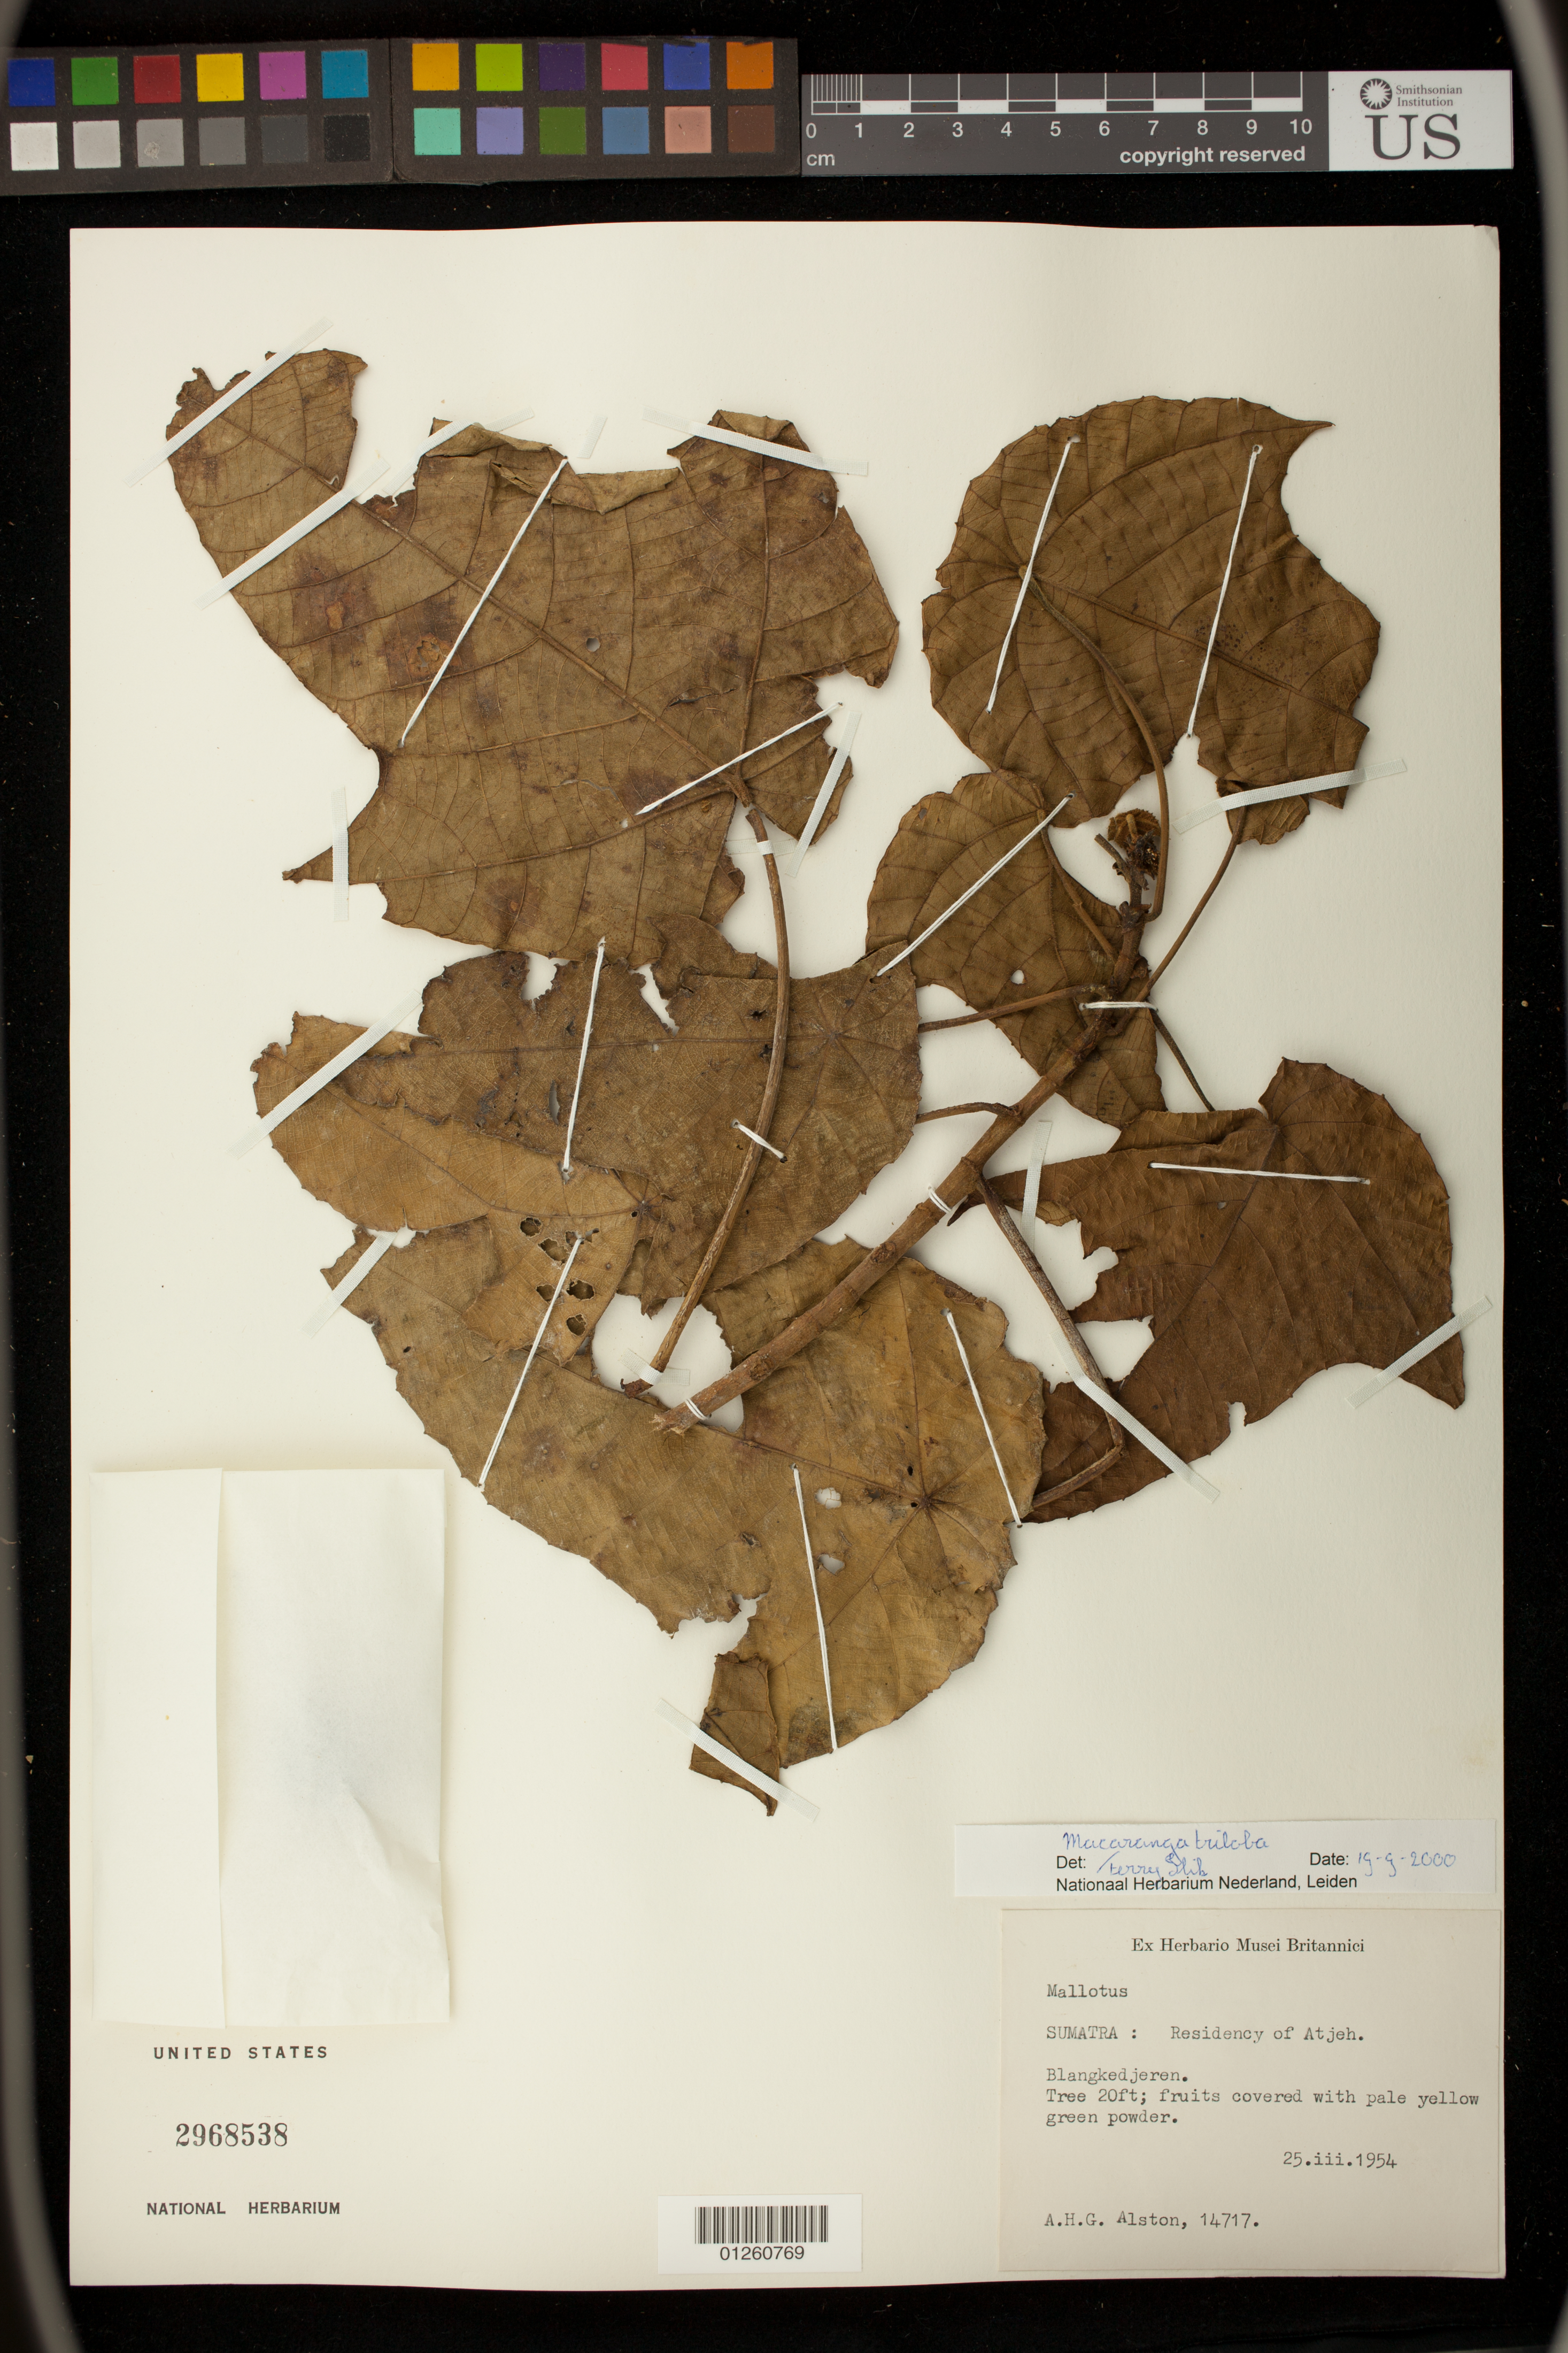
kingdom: Plantae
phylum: Tracheophyta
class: Magnoliopsida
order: Malpighiales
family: Euphorbiaceae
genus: Macaranga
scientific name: Macaranga triloba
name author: (Thunb.) Müll. Arg.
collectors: A. H. Alston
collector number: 14717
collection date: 1954-03-25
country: Indonesia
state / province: Sumatra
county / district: Aceh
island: Sumatra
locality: Sumatra: Residency of Atjeh. Blangkedjeren.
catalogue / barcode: US 2968538